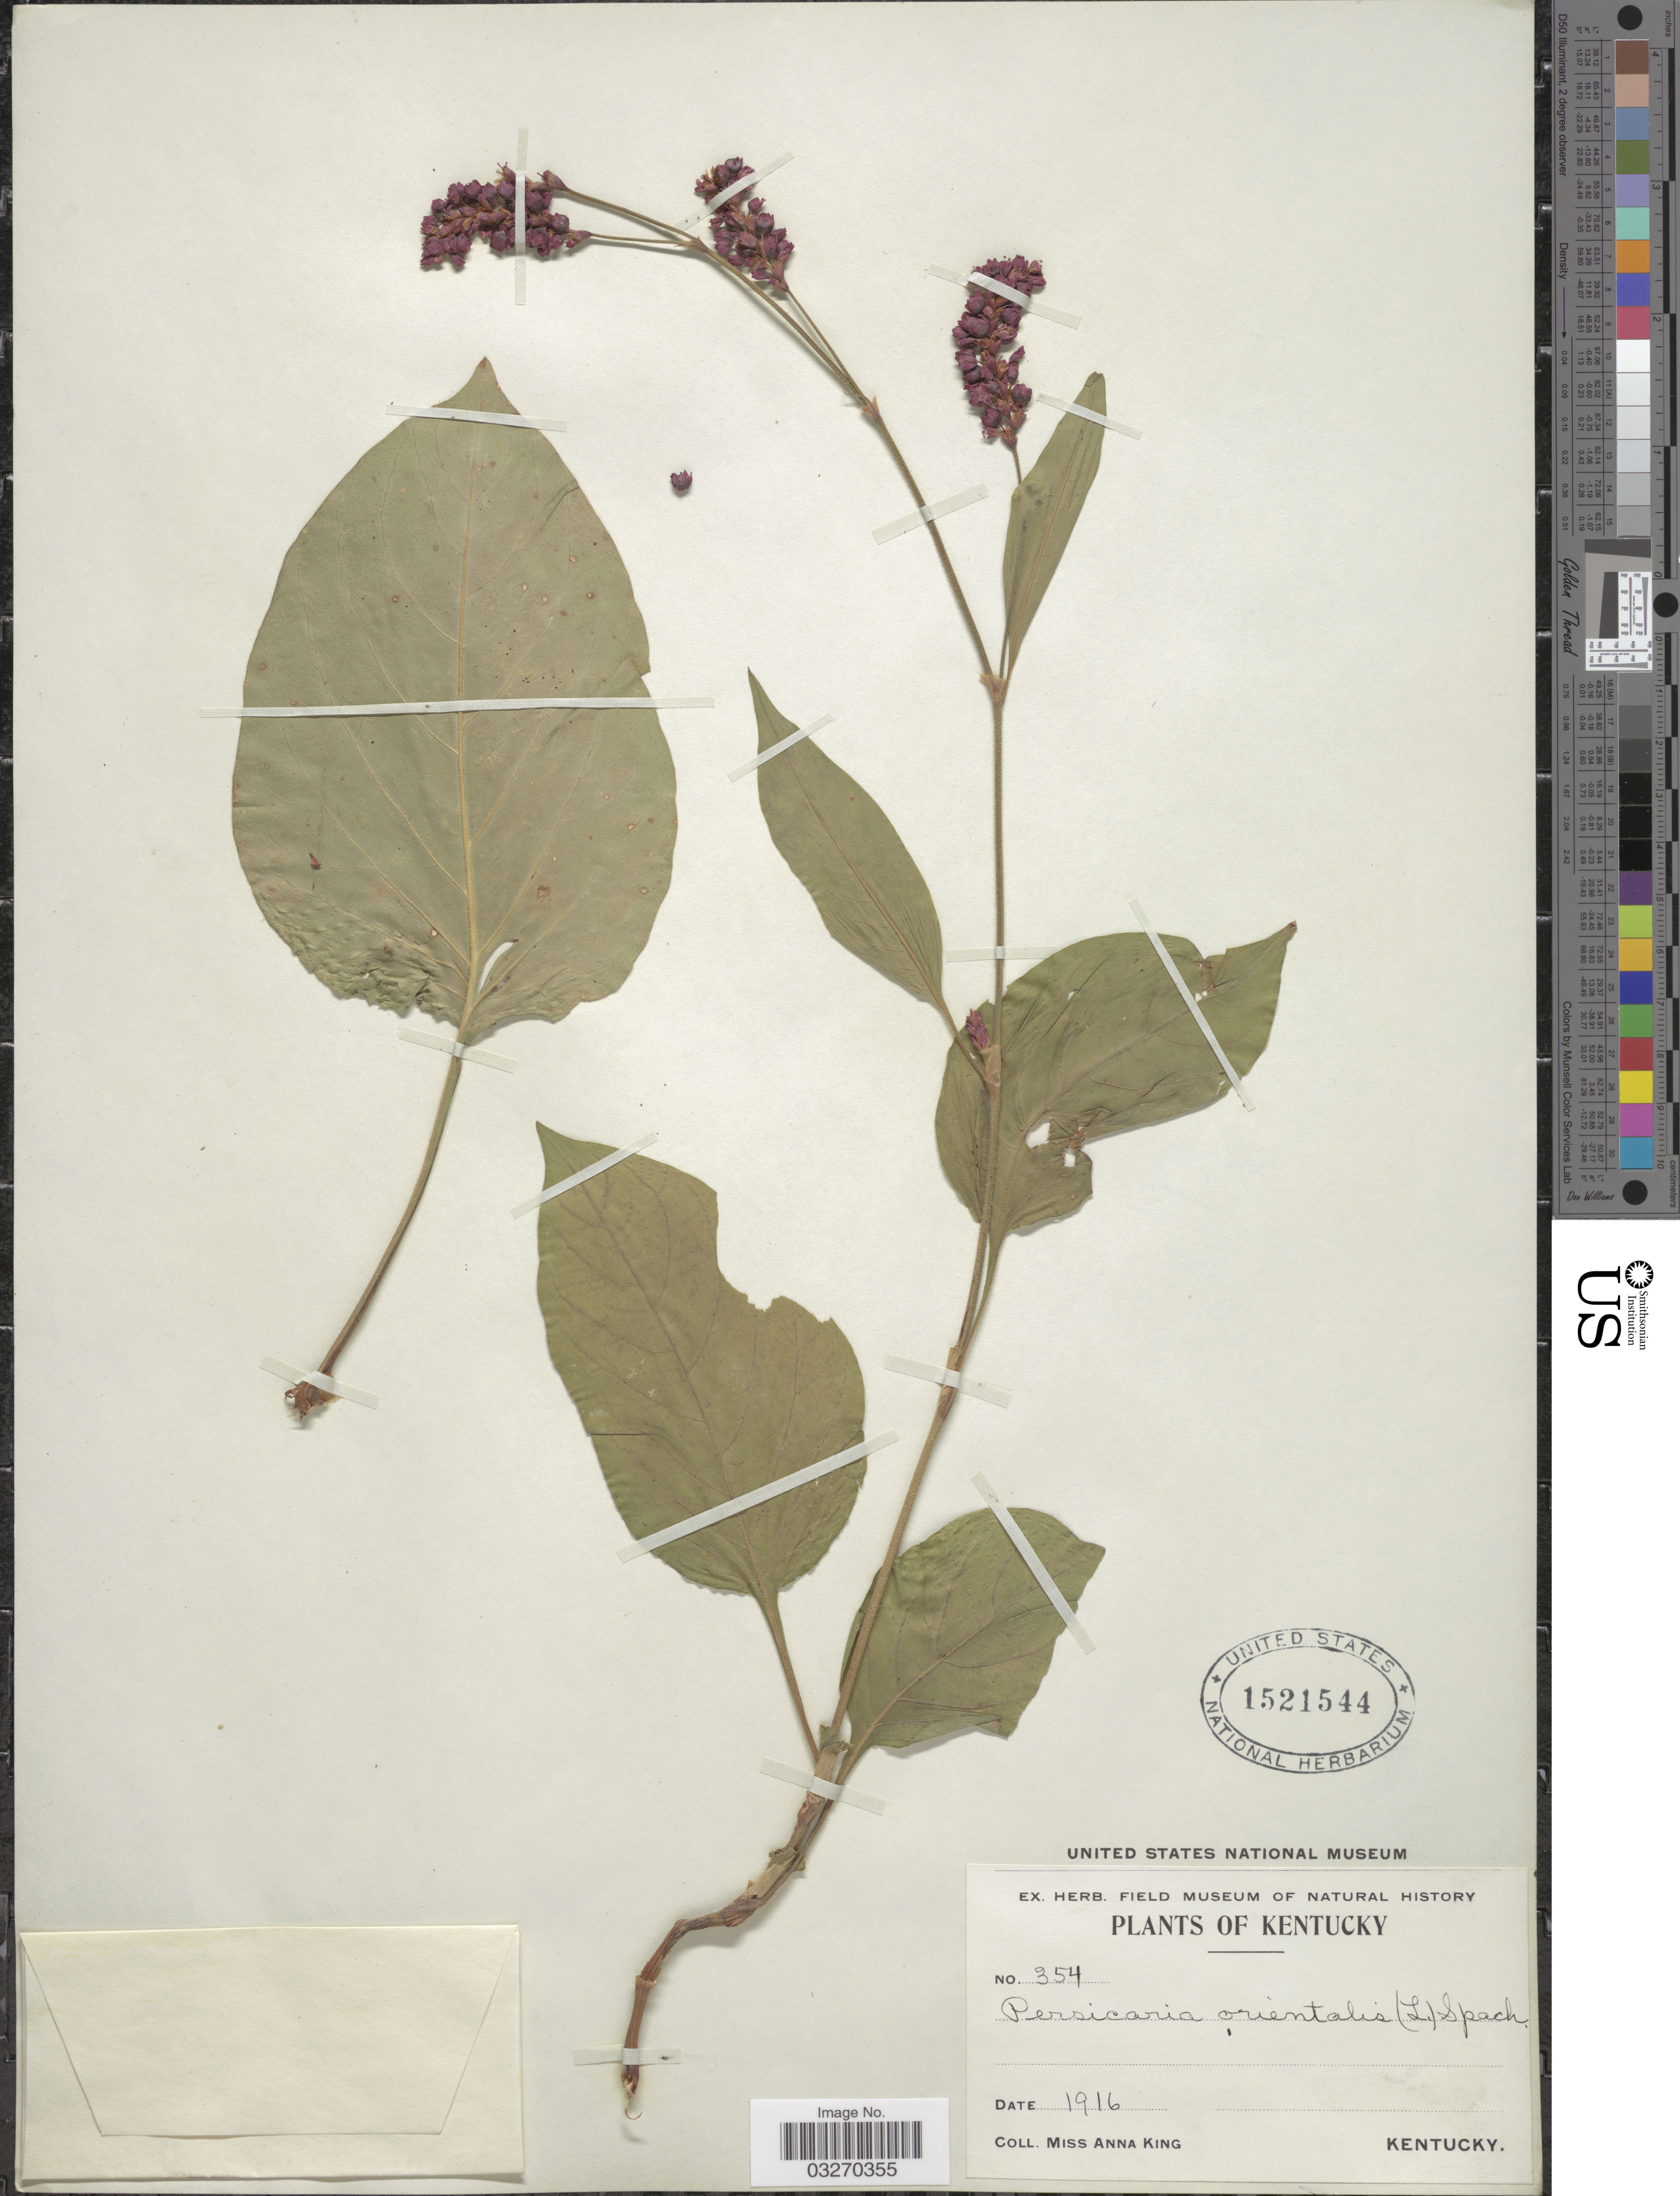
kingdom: Plantae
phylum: Tracheophyta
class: Magnoliopsida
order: Caryophyllales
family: Polygonaceae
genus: Persicaria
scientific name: Persicaria orientalis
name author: (L.) Spach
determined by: Atha, D. E.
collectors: A. King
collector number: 354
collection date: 1916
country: United States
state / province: Kentucky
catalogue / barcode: US 1521544